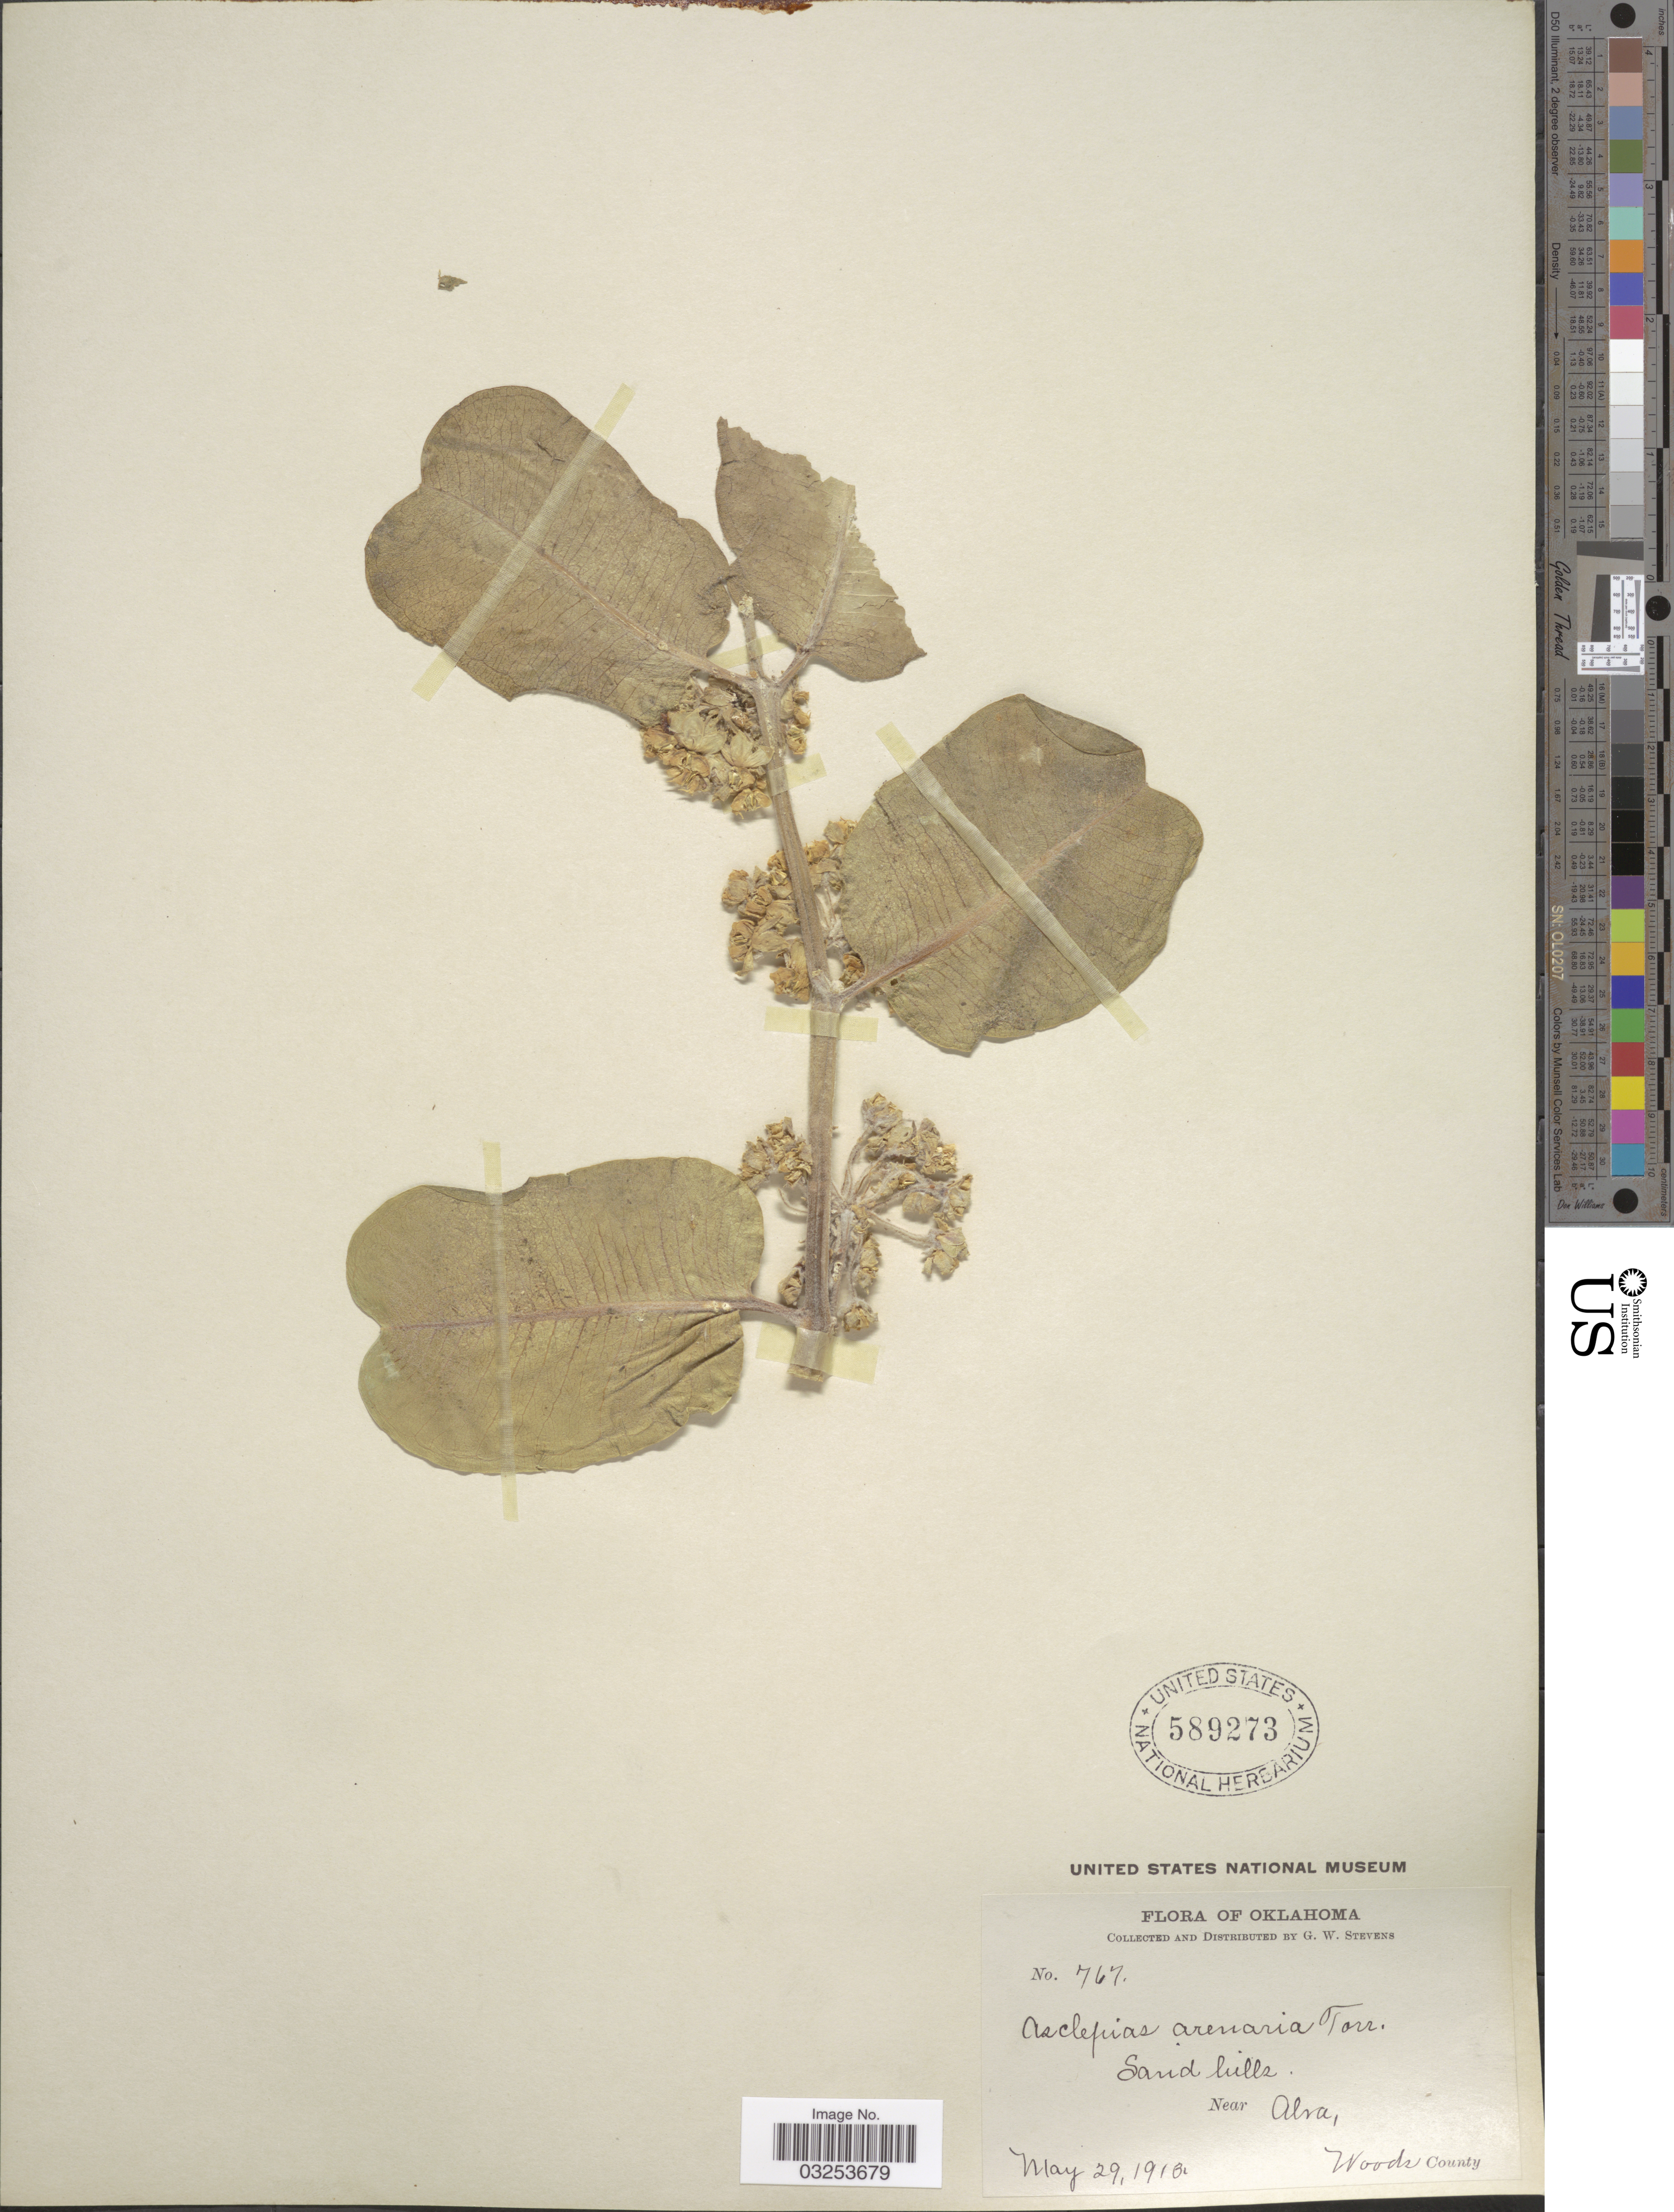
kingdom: Plantae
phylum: Tracheophyta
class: Magnoliopsida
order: Gentianales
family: Apocynaceae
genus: Asclepias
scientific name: Asclepias arenaria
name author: Torr.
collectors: G. W. Stevens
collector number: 767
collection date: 1913-05-29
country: United States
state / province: Oklahoma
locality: Near Alva, Woods County.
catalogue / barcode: US 589273